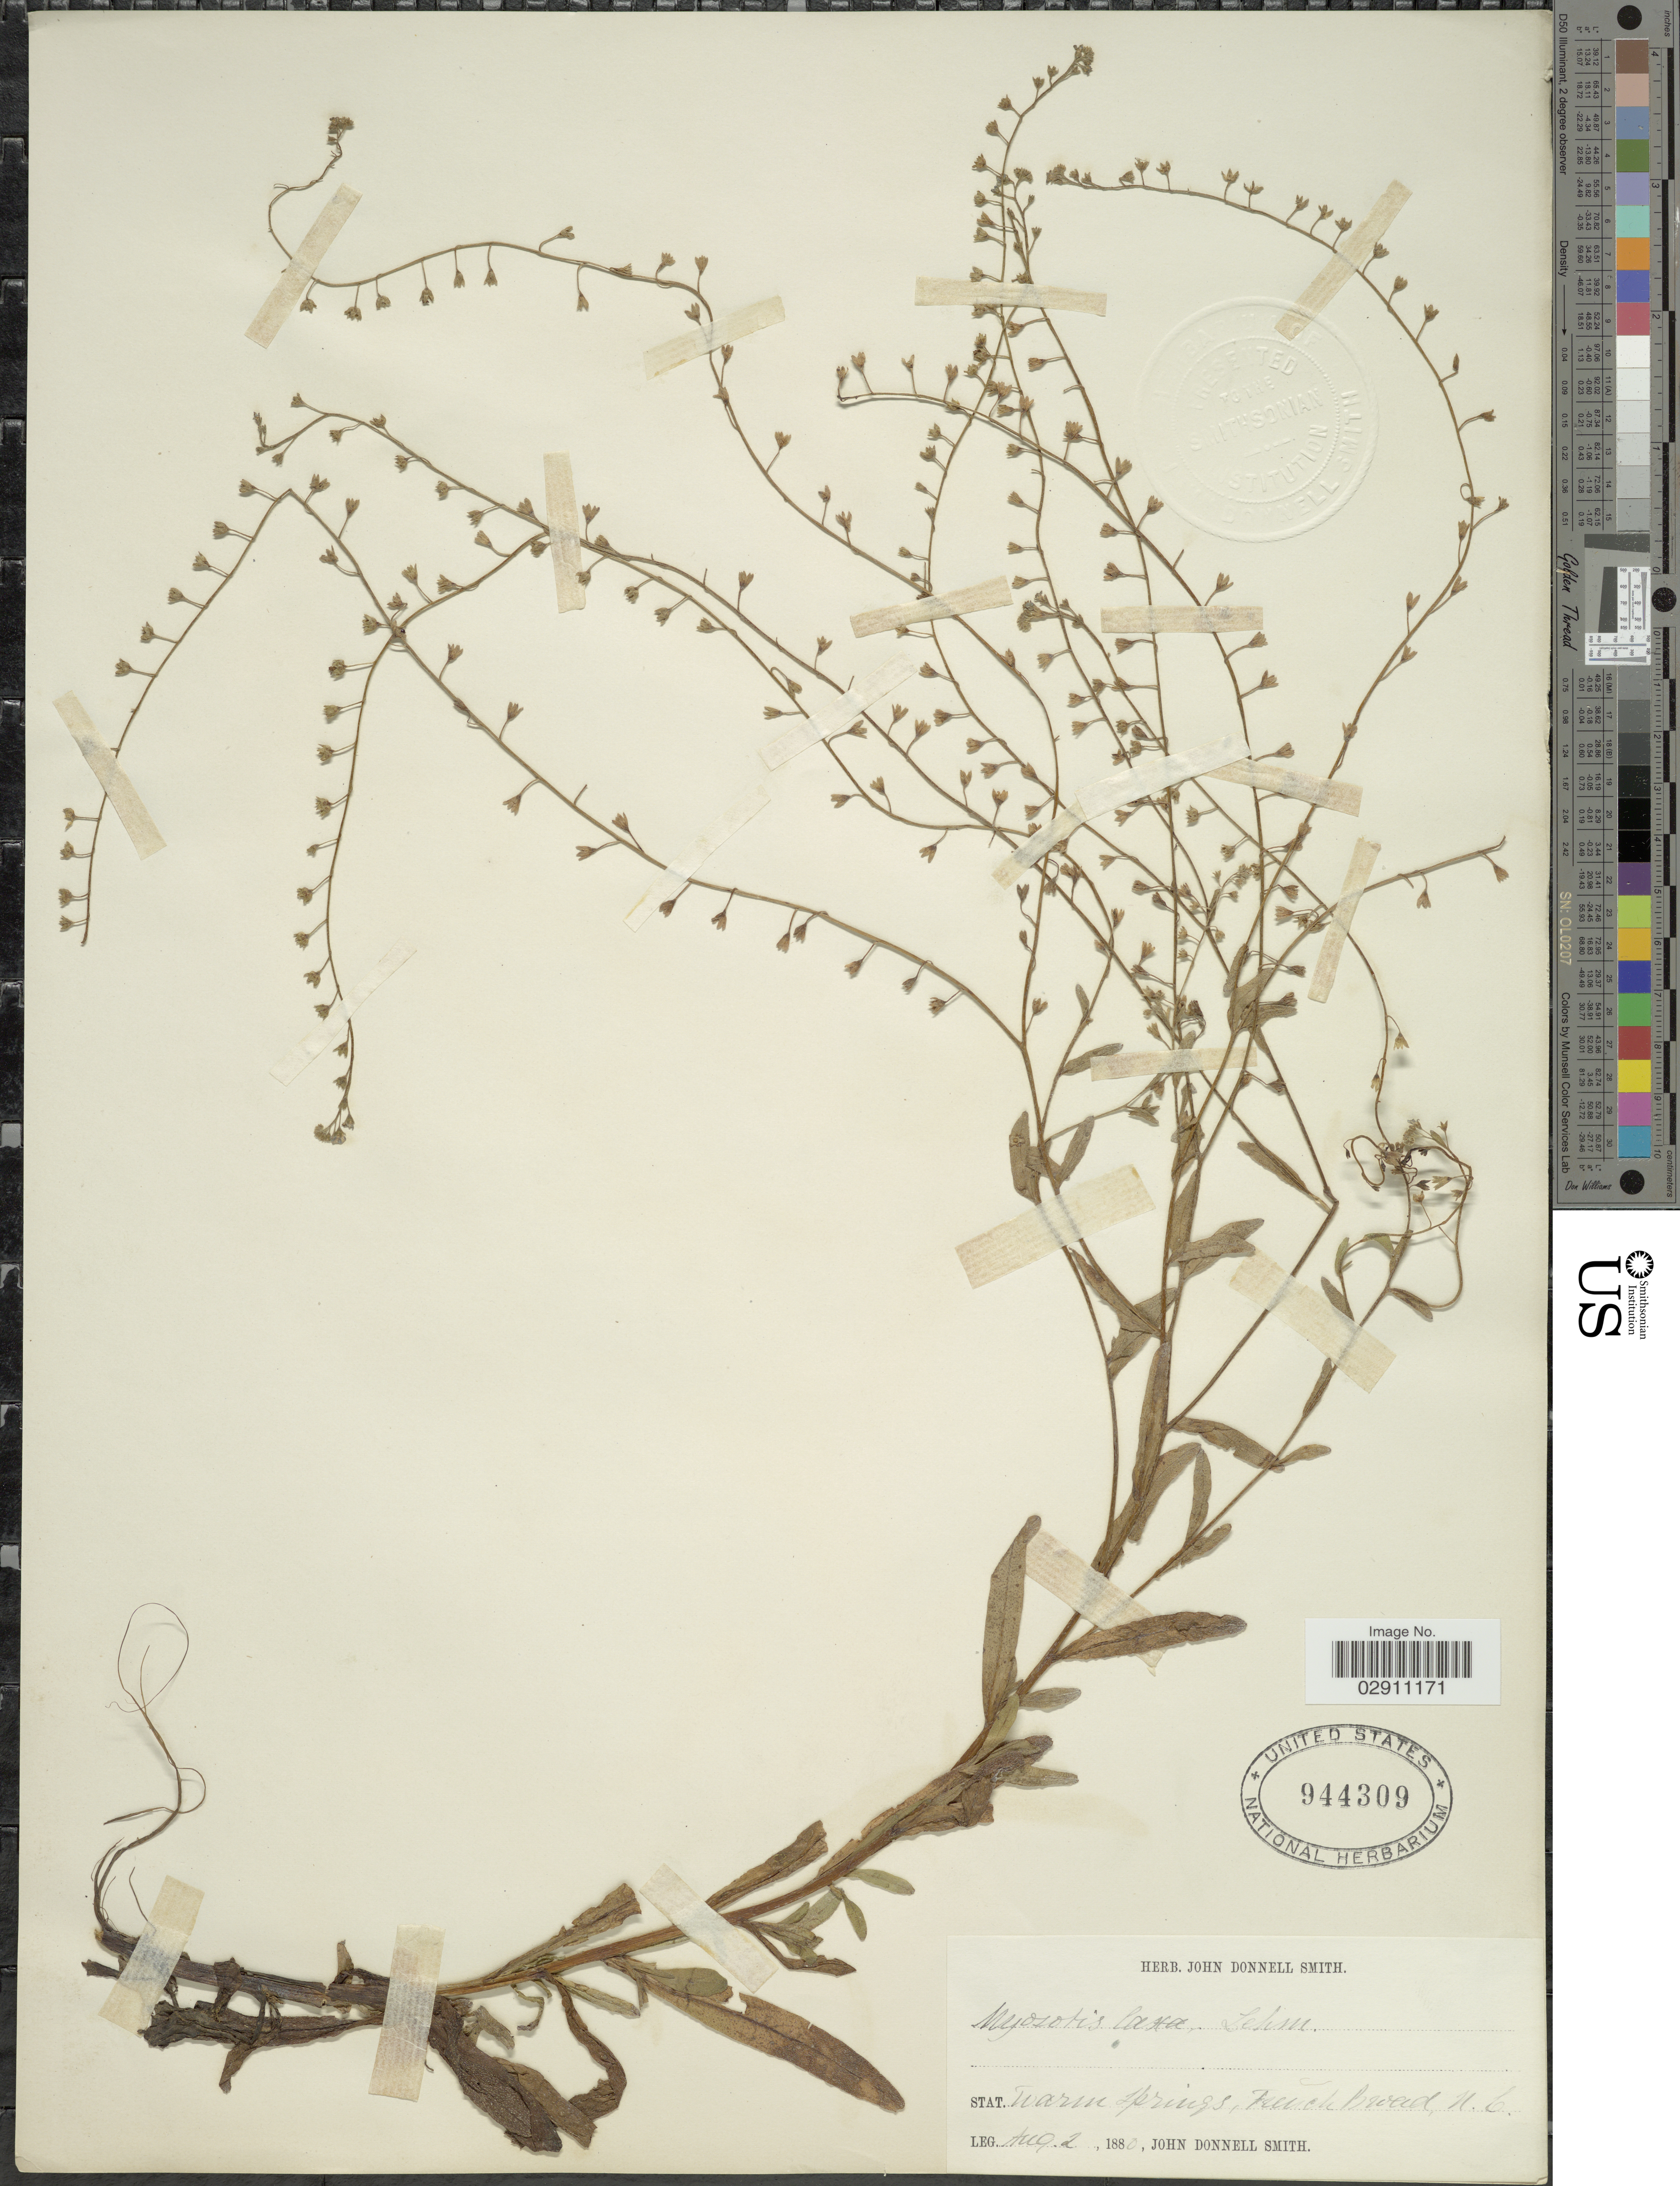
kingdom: Plantae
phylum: Tracheophyta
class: Magnoliopsida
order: Boraginales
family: Boraginaceae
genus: Myosotis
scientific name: Myosotis laxa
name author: F. Lehm.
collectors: J. Donnell Smith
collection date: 1880-08-02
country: United States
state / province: North Carolina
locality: Stat. Warm Springs, French Broad.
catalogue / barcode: US 944309